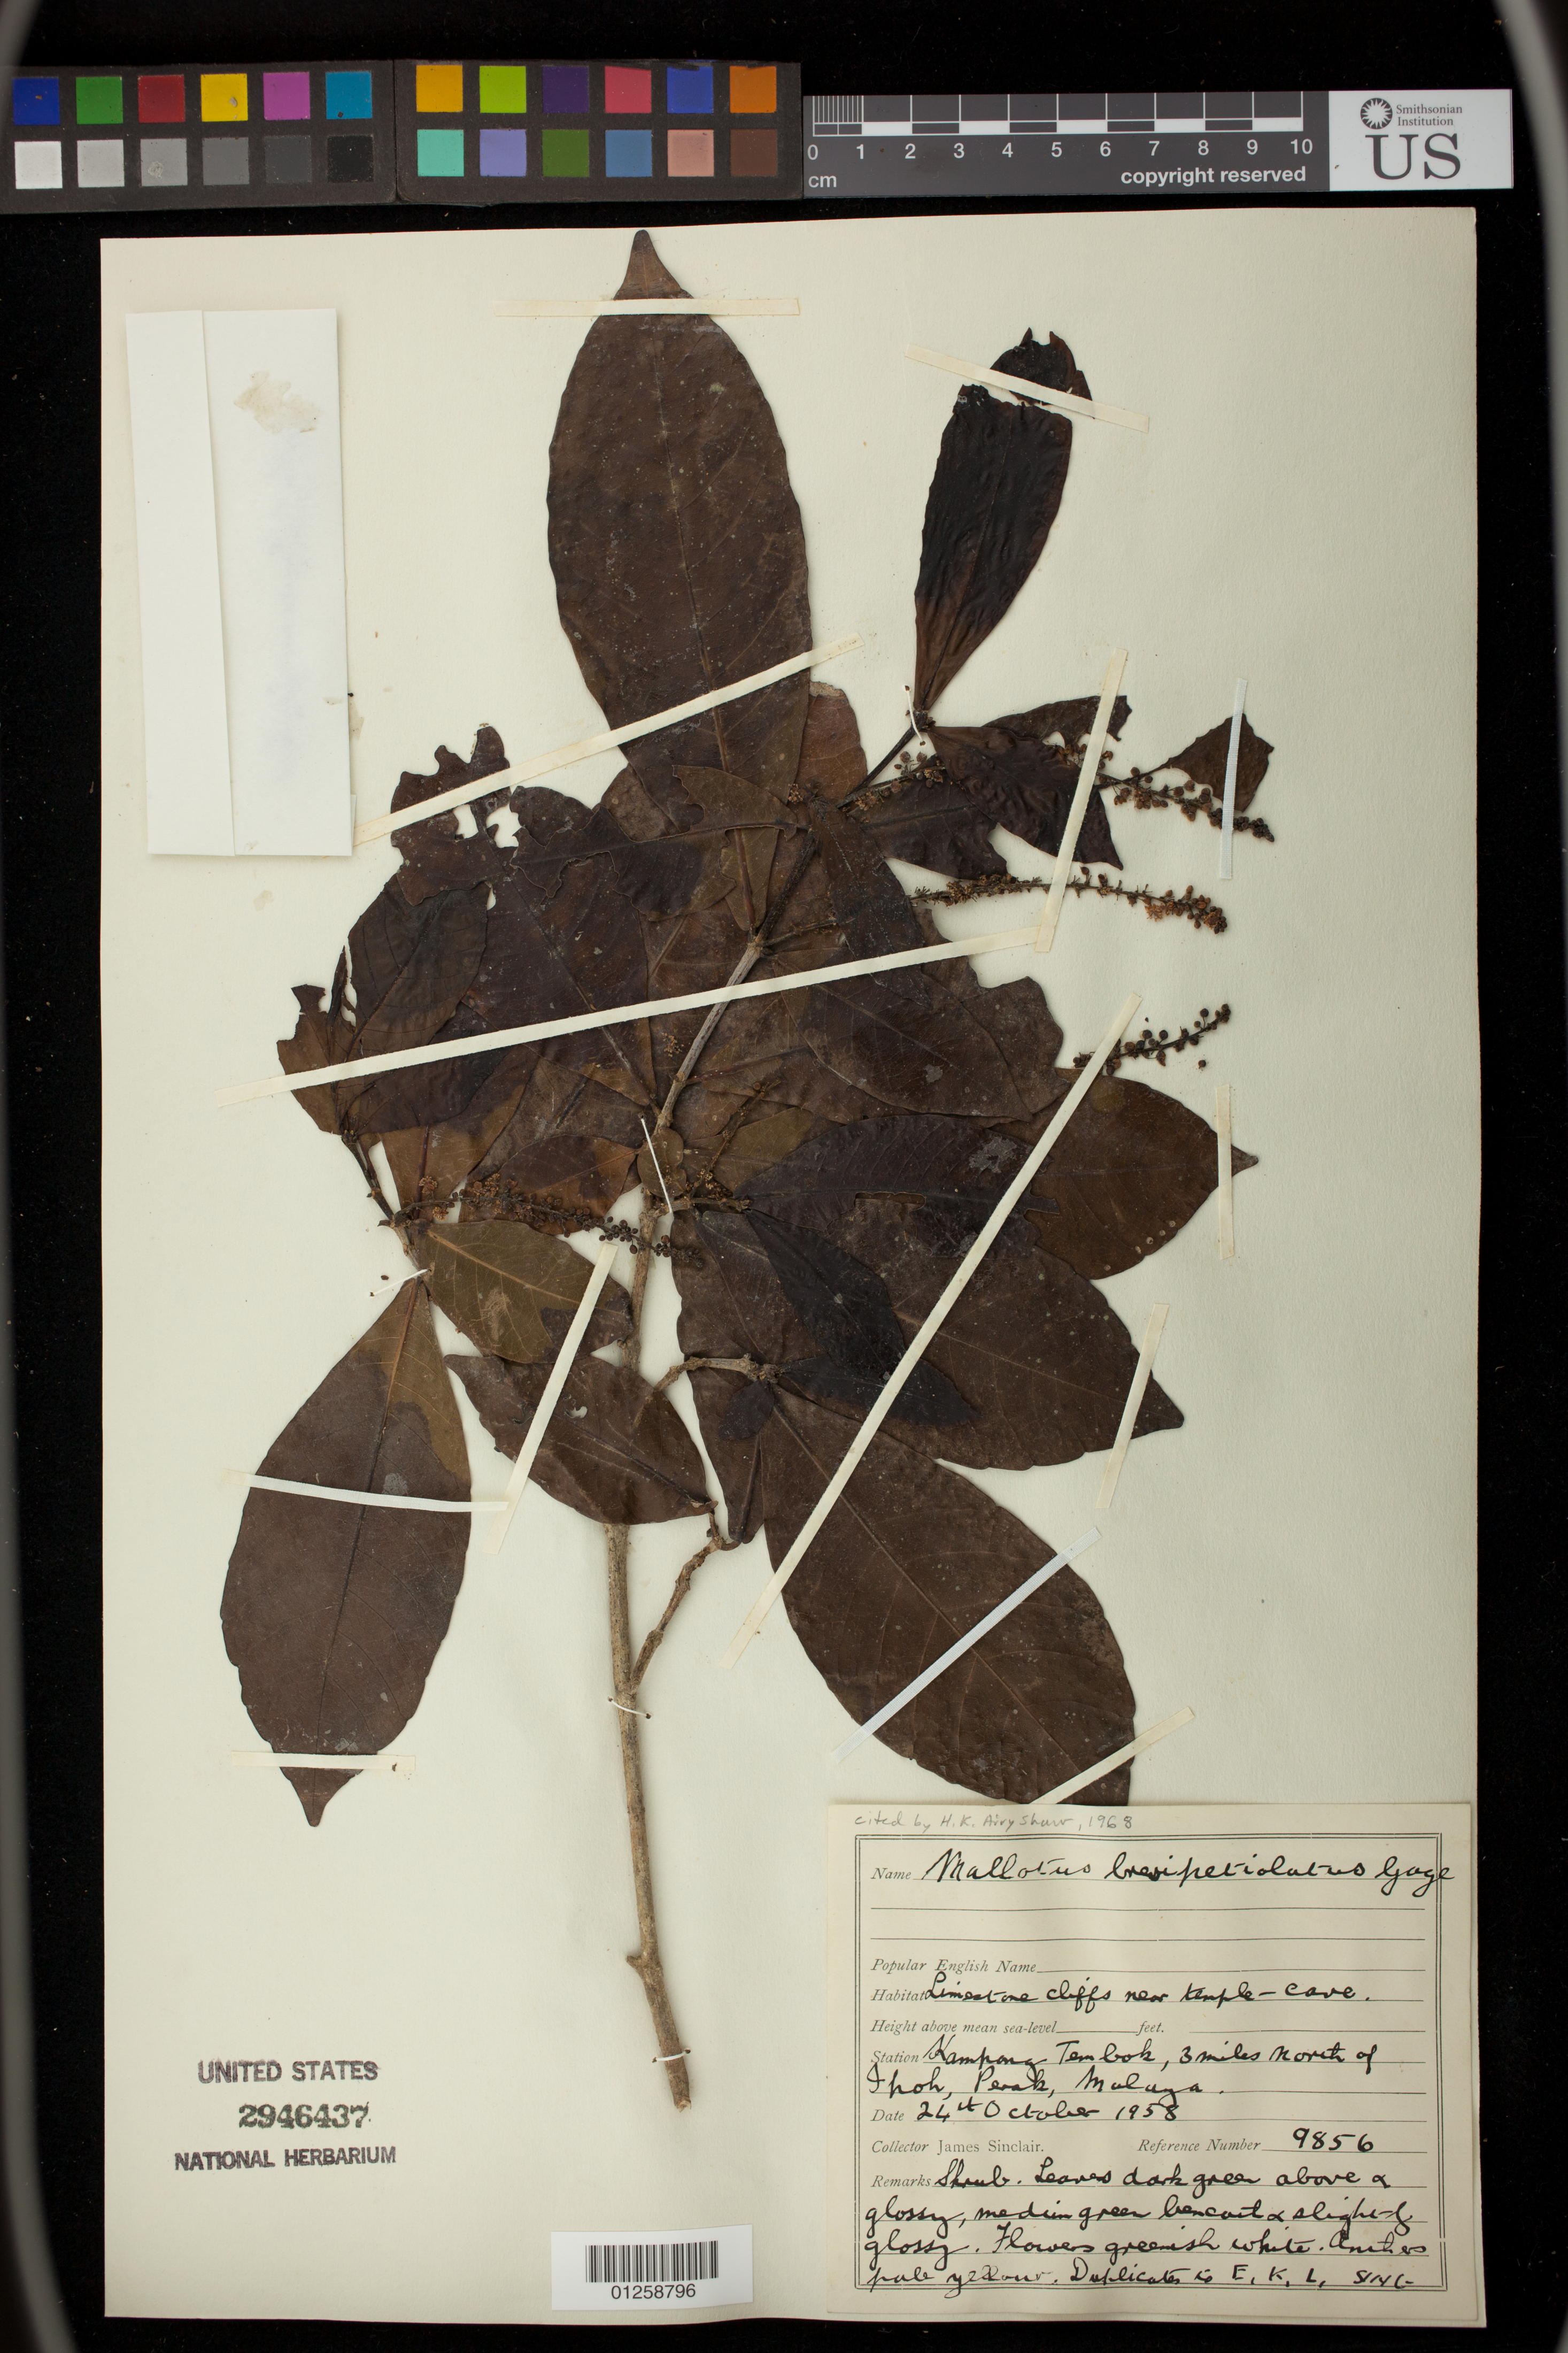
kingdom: Plantae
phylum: Tracheophyta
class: Magnoliopsida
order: Malpighiales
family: Euphorbiaceae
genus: Mallotus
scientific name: Mallotus brevipetiolatus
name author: Gage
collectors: J. Sinclair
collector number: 9856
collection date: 1958-10-24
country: Malaysia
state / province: Perak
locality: Kampong Tembok, 3 miles north of Ipoh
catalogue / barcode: US 2946437